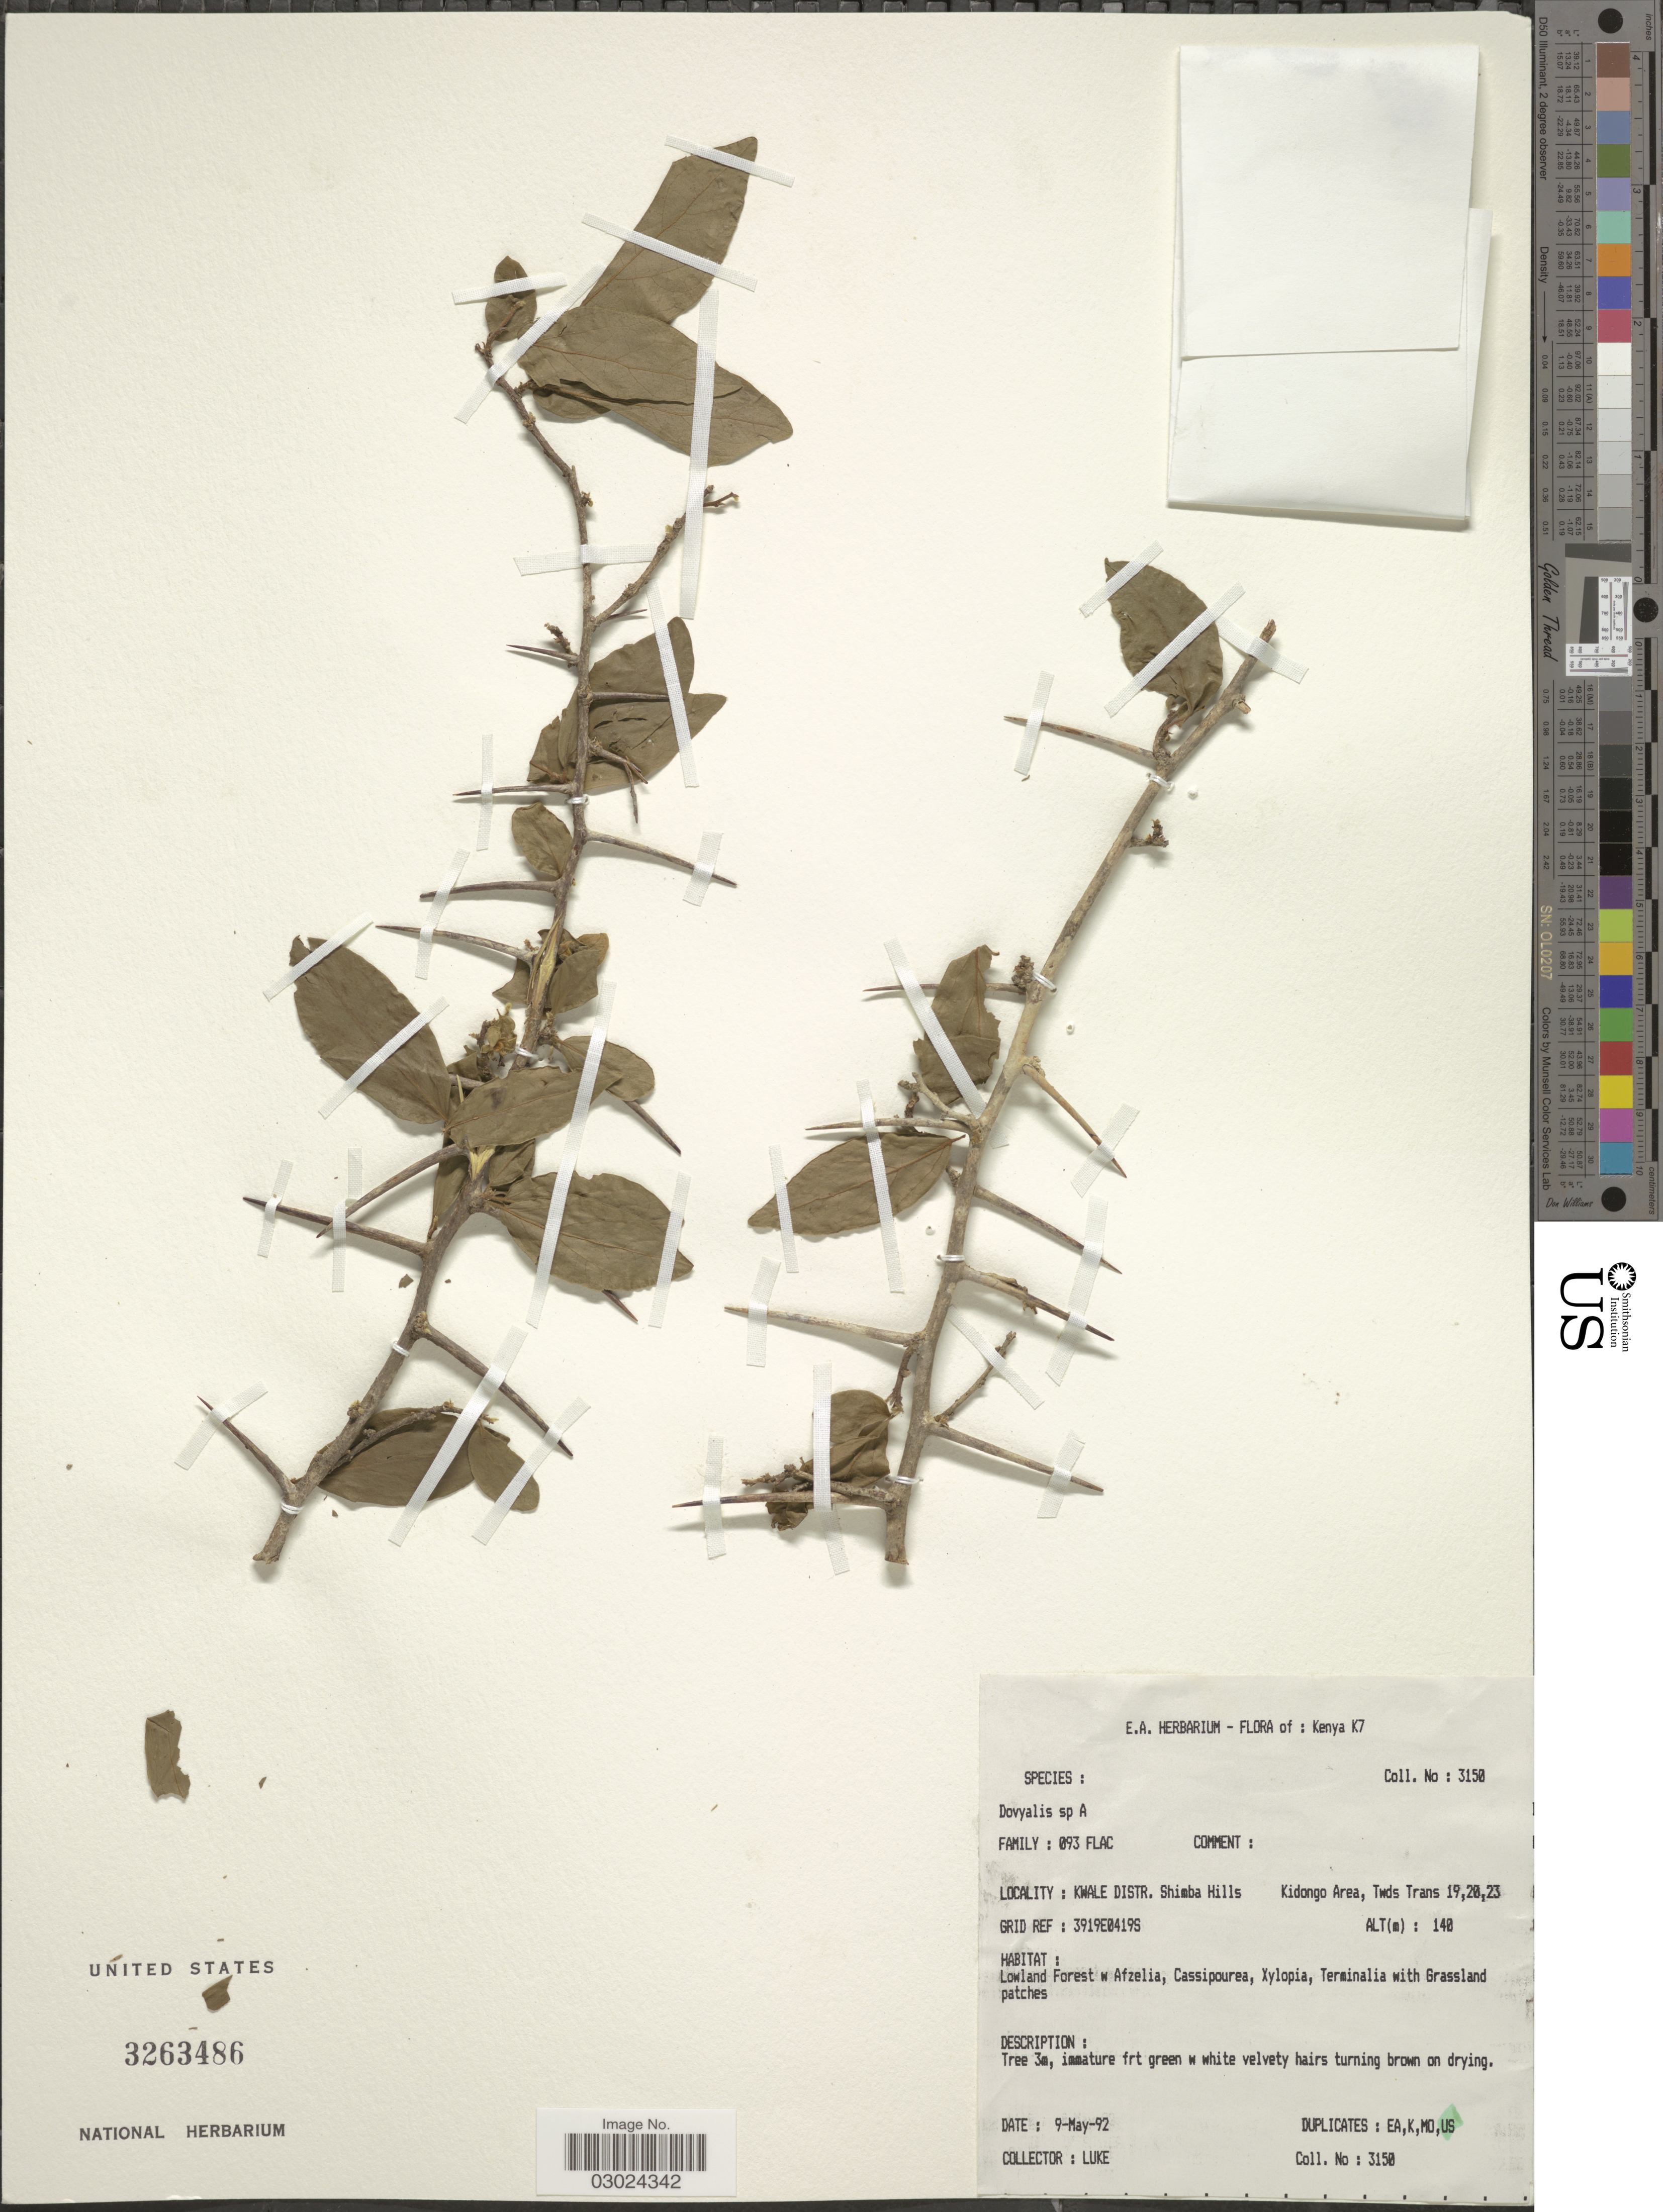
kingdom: Plantae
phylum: Tracheophyta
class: Magnoliopsida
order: Malpighiales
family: Salicaceae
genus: Dovyalis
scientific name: Dovyalis sp.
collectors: -. Luke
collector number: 3150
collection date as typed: Transcribed d/m/y: 9/5/92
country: Kenya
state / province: Kwale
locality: Kenya K7. Kwale Distr. Shimba Hills. Kidongo Area, Twds Trans 19, 20, 23. Grid Ref: 3919E0419S.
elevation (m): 140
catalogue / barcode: US 3263486